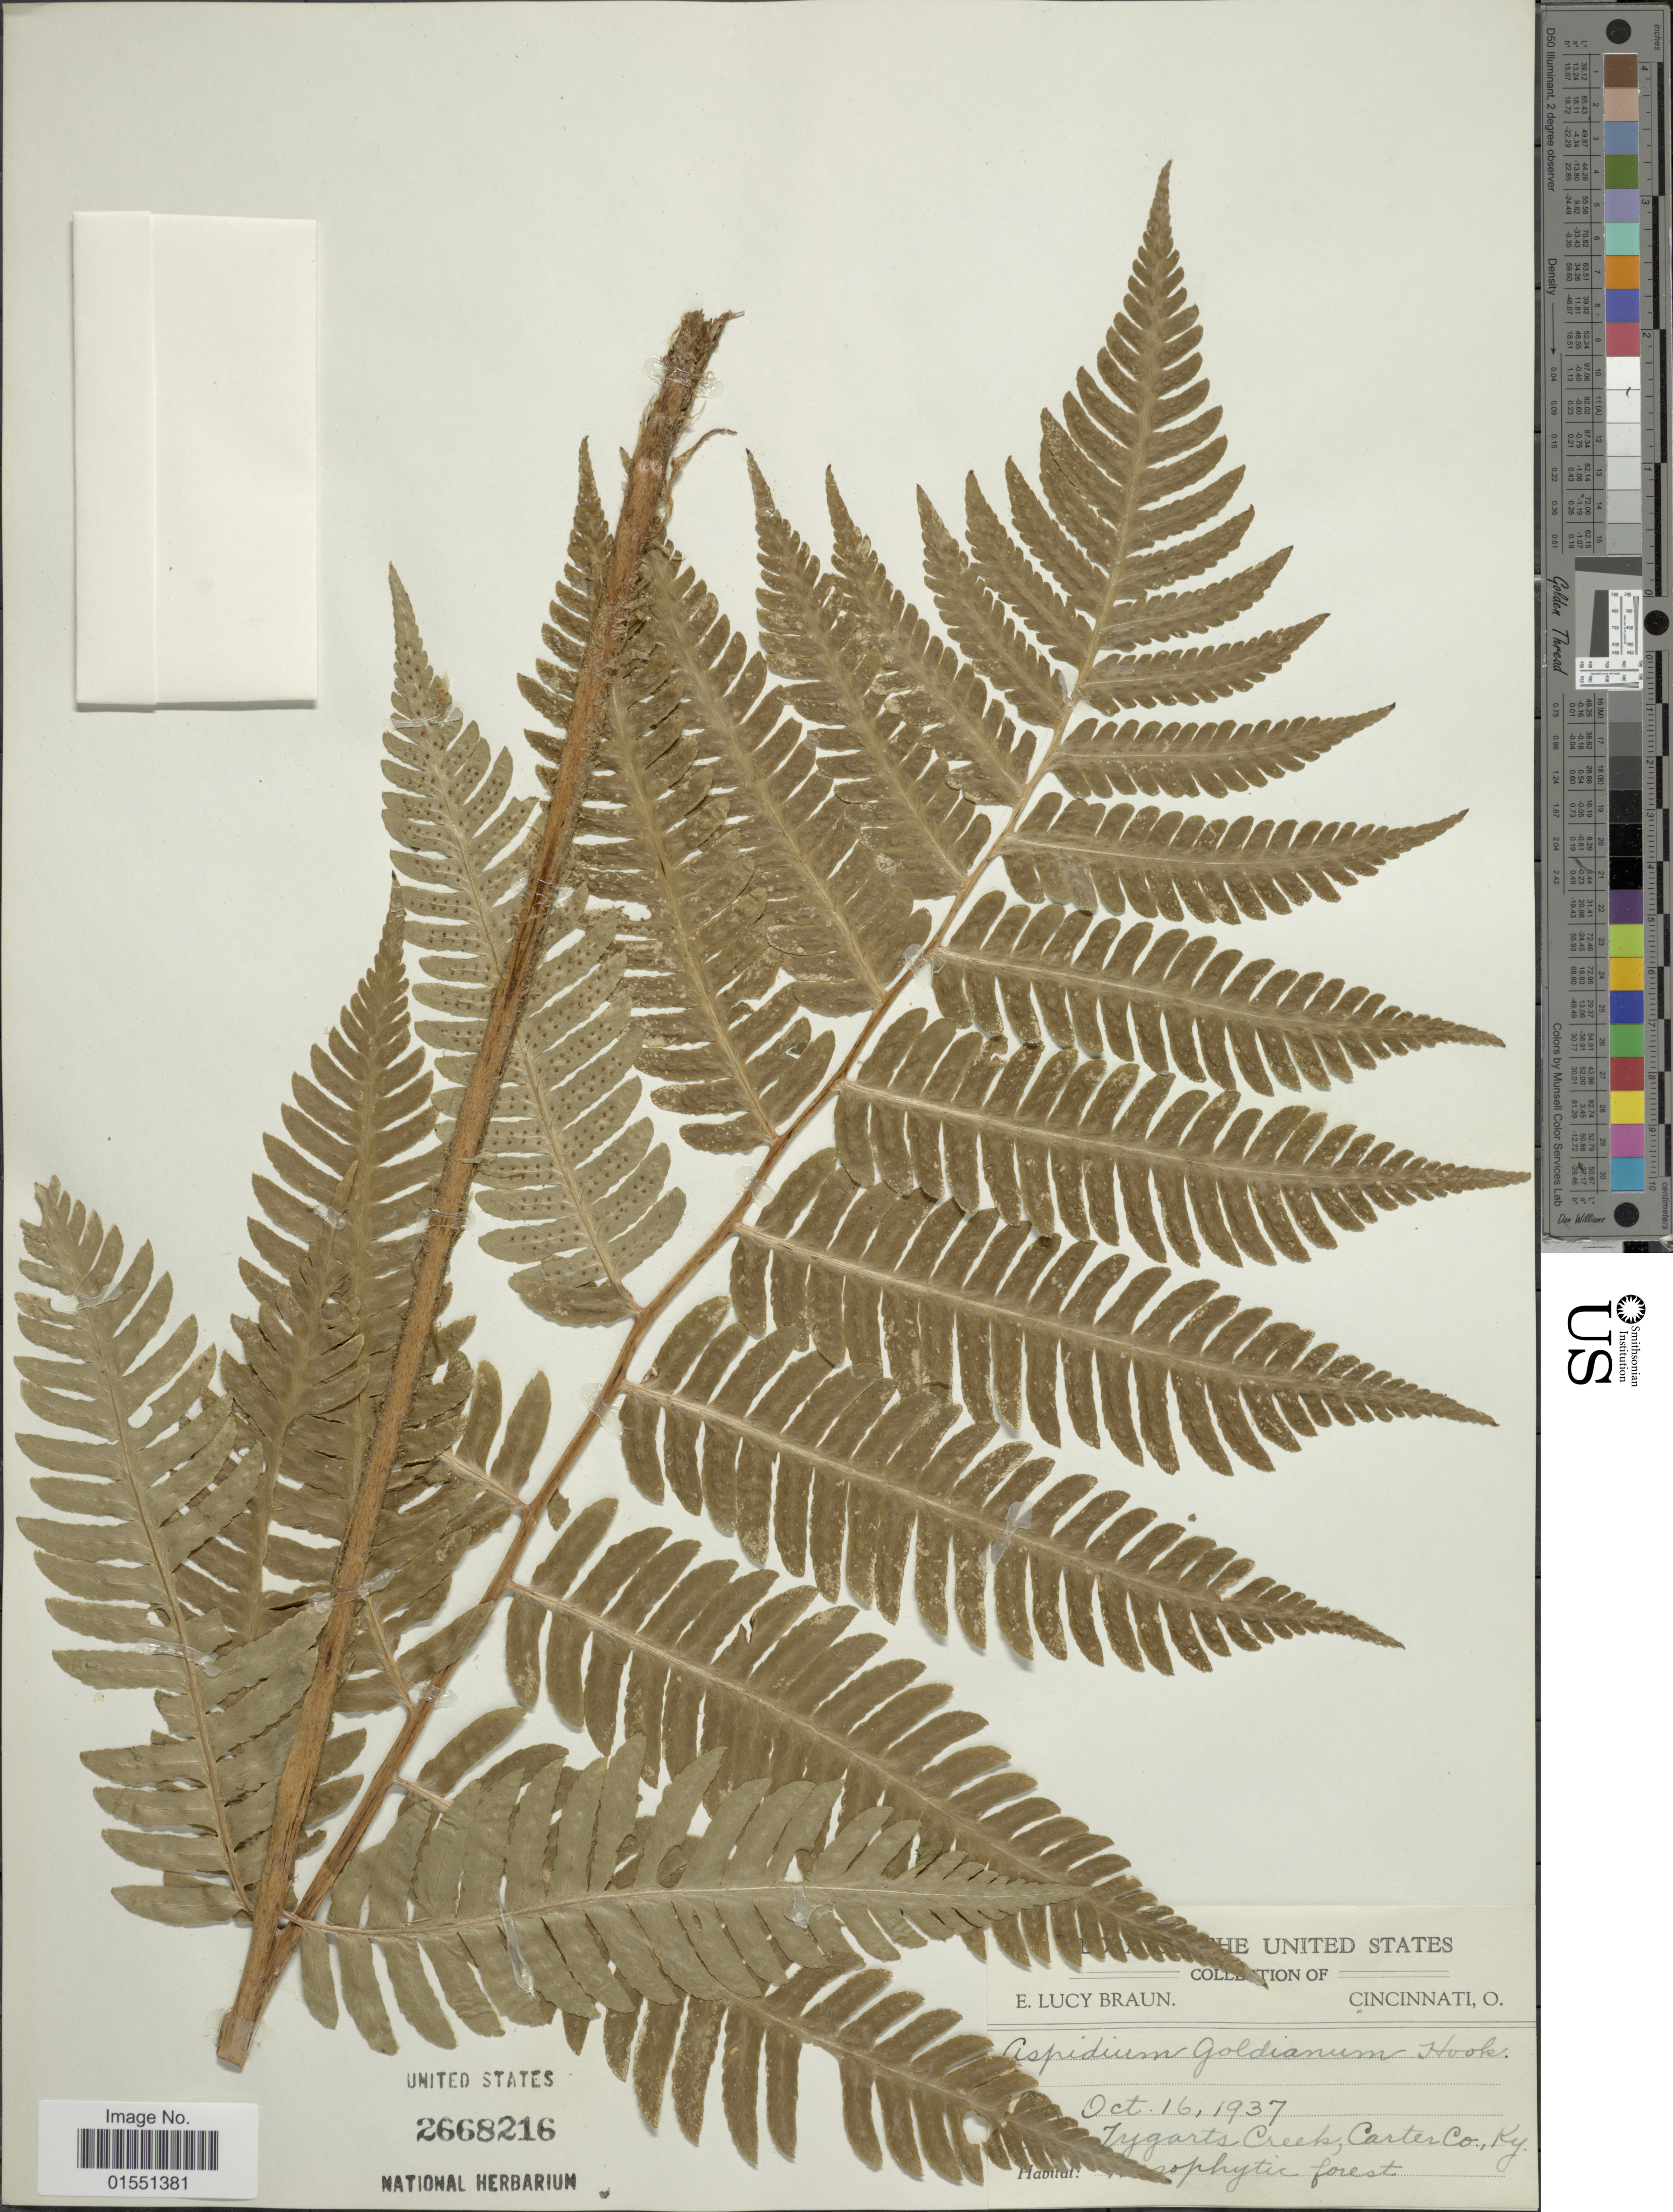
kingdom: Plantae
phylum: Tracheophyta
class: Polypodiopsida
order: Polypodiales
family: Dryopteridaceae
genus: Dryopteris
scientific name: Dryopteris goldiana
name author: (Hook. ex Goldie) A. Gray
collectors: E. L. Braun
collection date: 1937-10-16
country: United States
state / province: Ohio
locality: Tygarts Creek, Carter Co., Ky.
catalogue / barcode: US 2668216